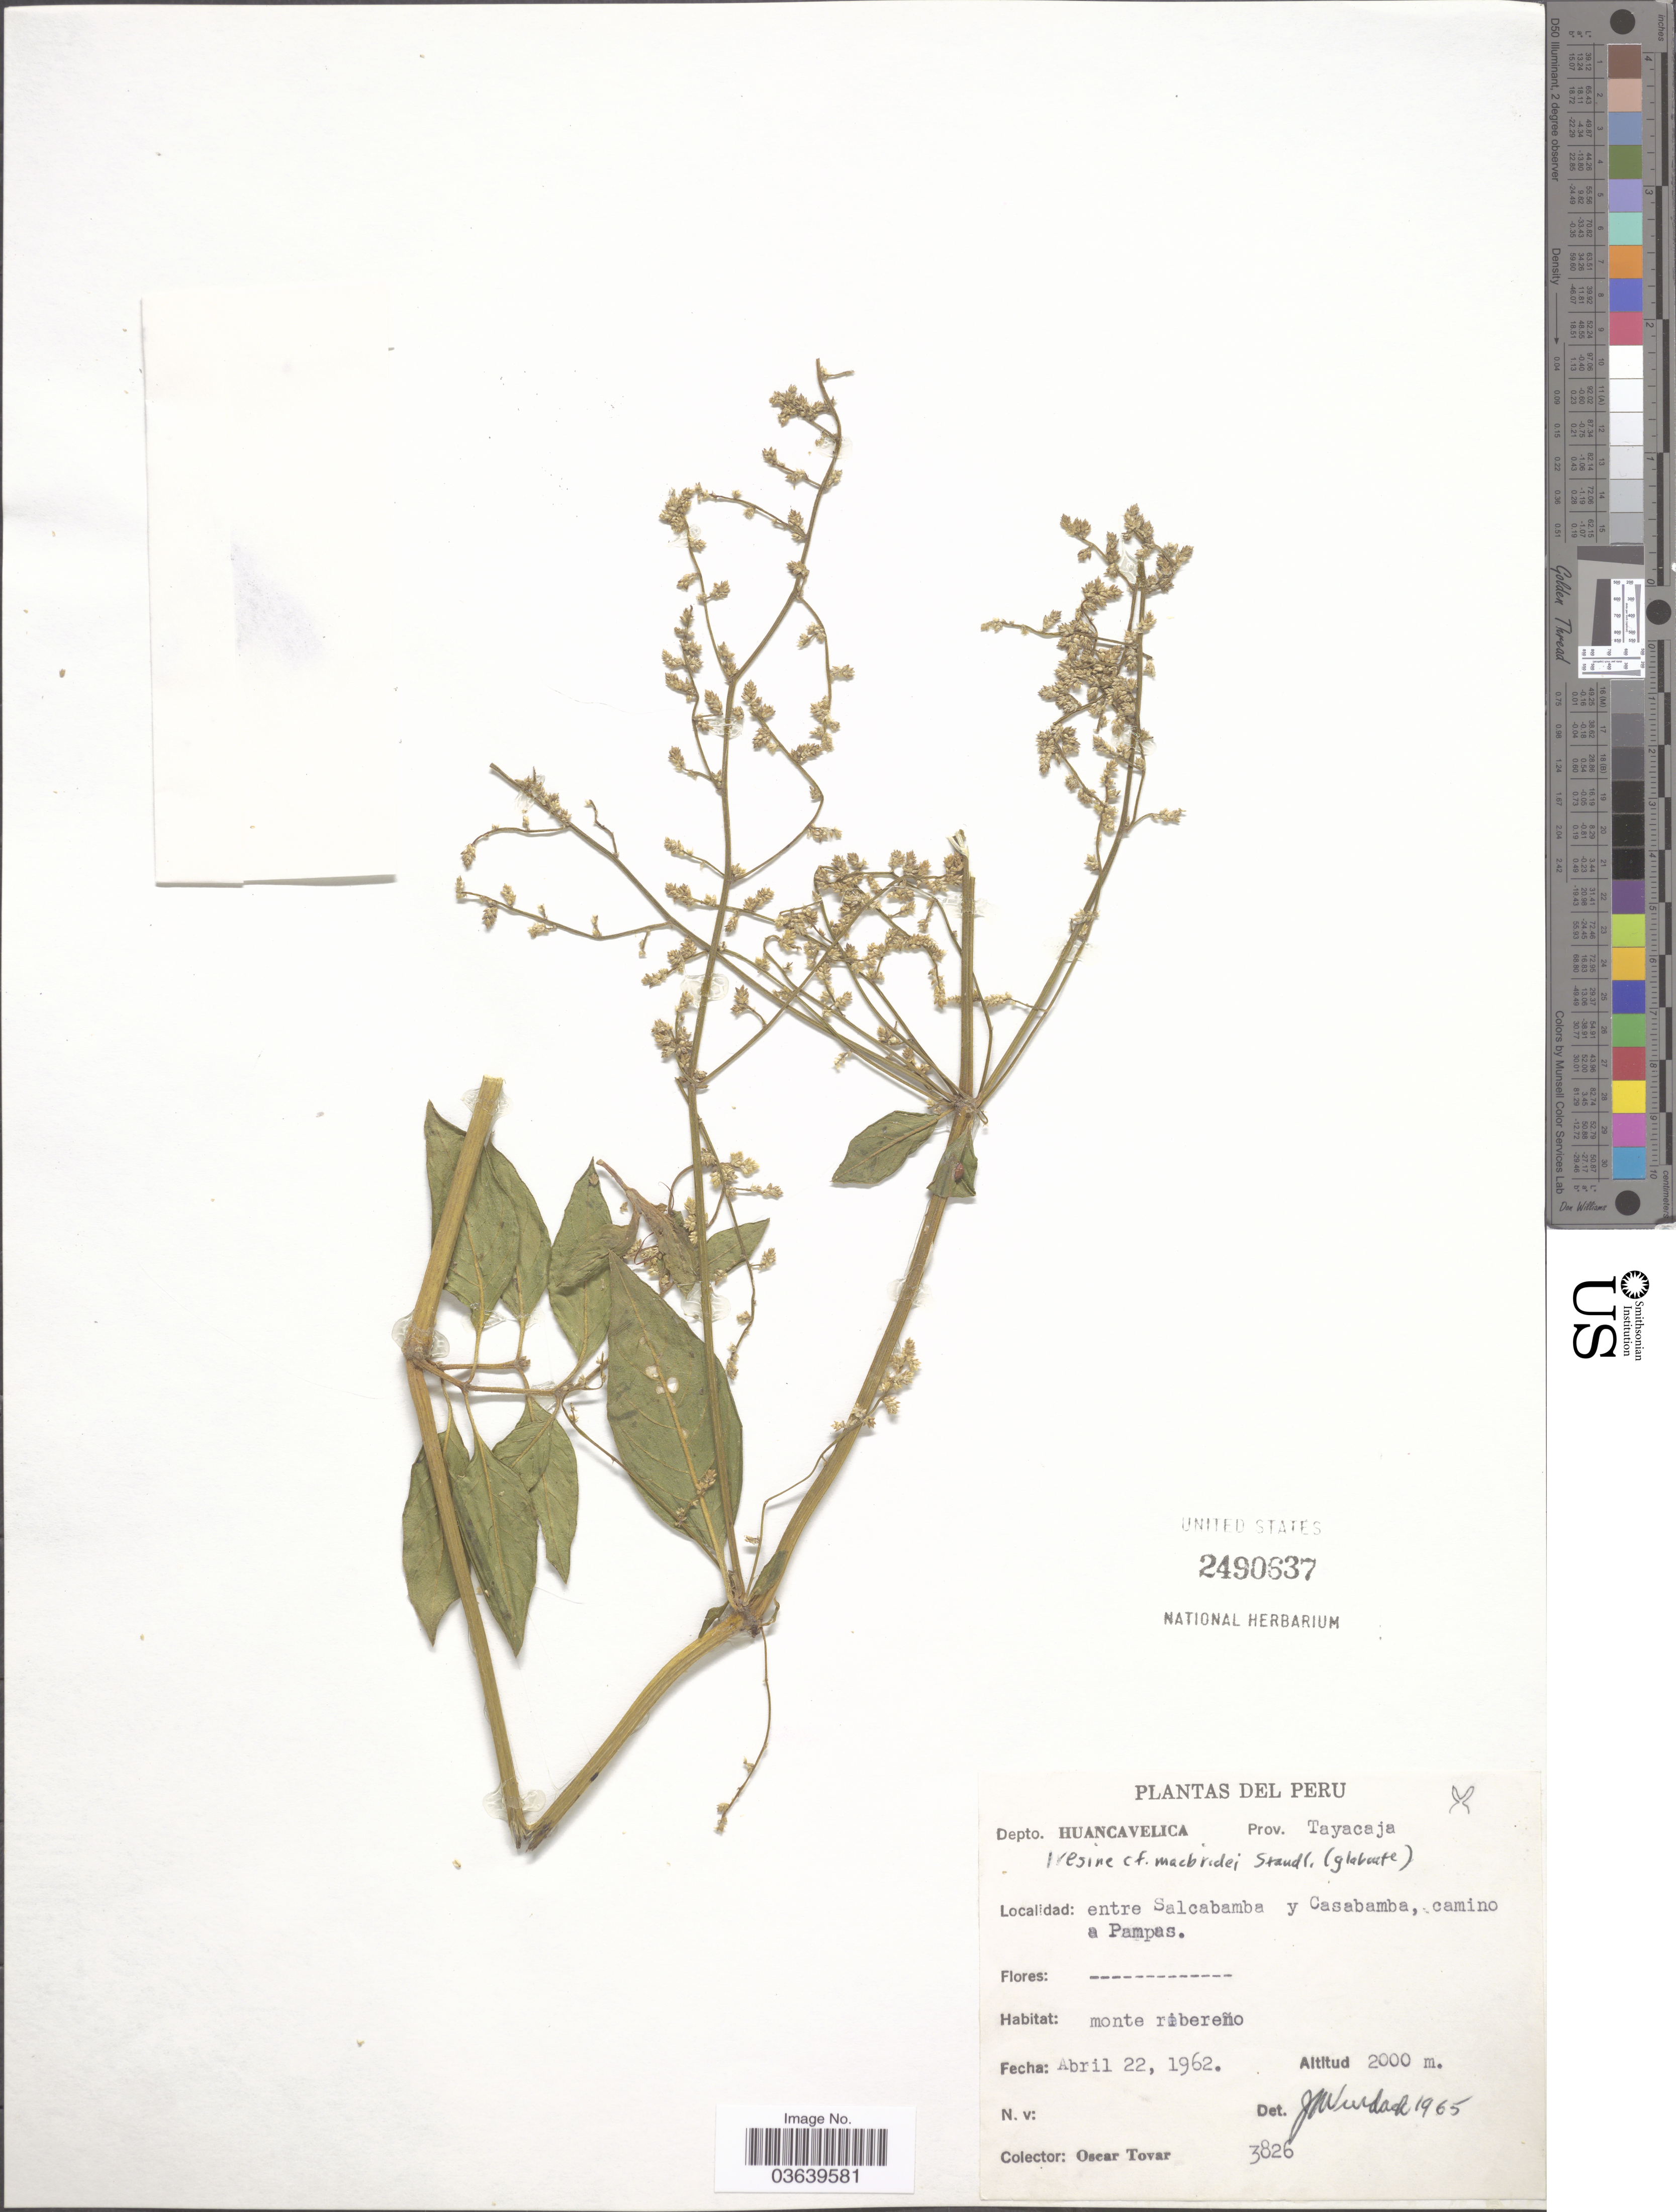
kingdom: Plantae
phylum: Tracheophyta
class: Magnoliopsida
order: Caryophyllales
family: Amaranthaceae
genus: Iresine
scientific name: Iresine macbridei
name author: Standl.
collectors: Ó. Tovar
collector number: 3826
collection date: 1962-04-22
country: Peru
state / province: Huancavelica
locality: Depto. Huancavelica. Prov. Tayacaja. Entre Salcabamba y Casabamba, camino a Pampas.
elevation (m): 2000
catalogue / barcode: US 2490637